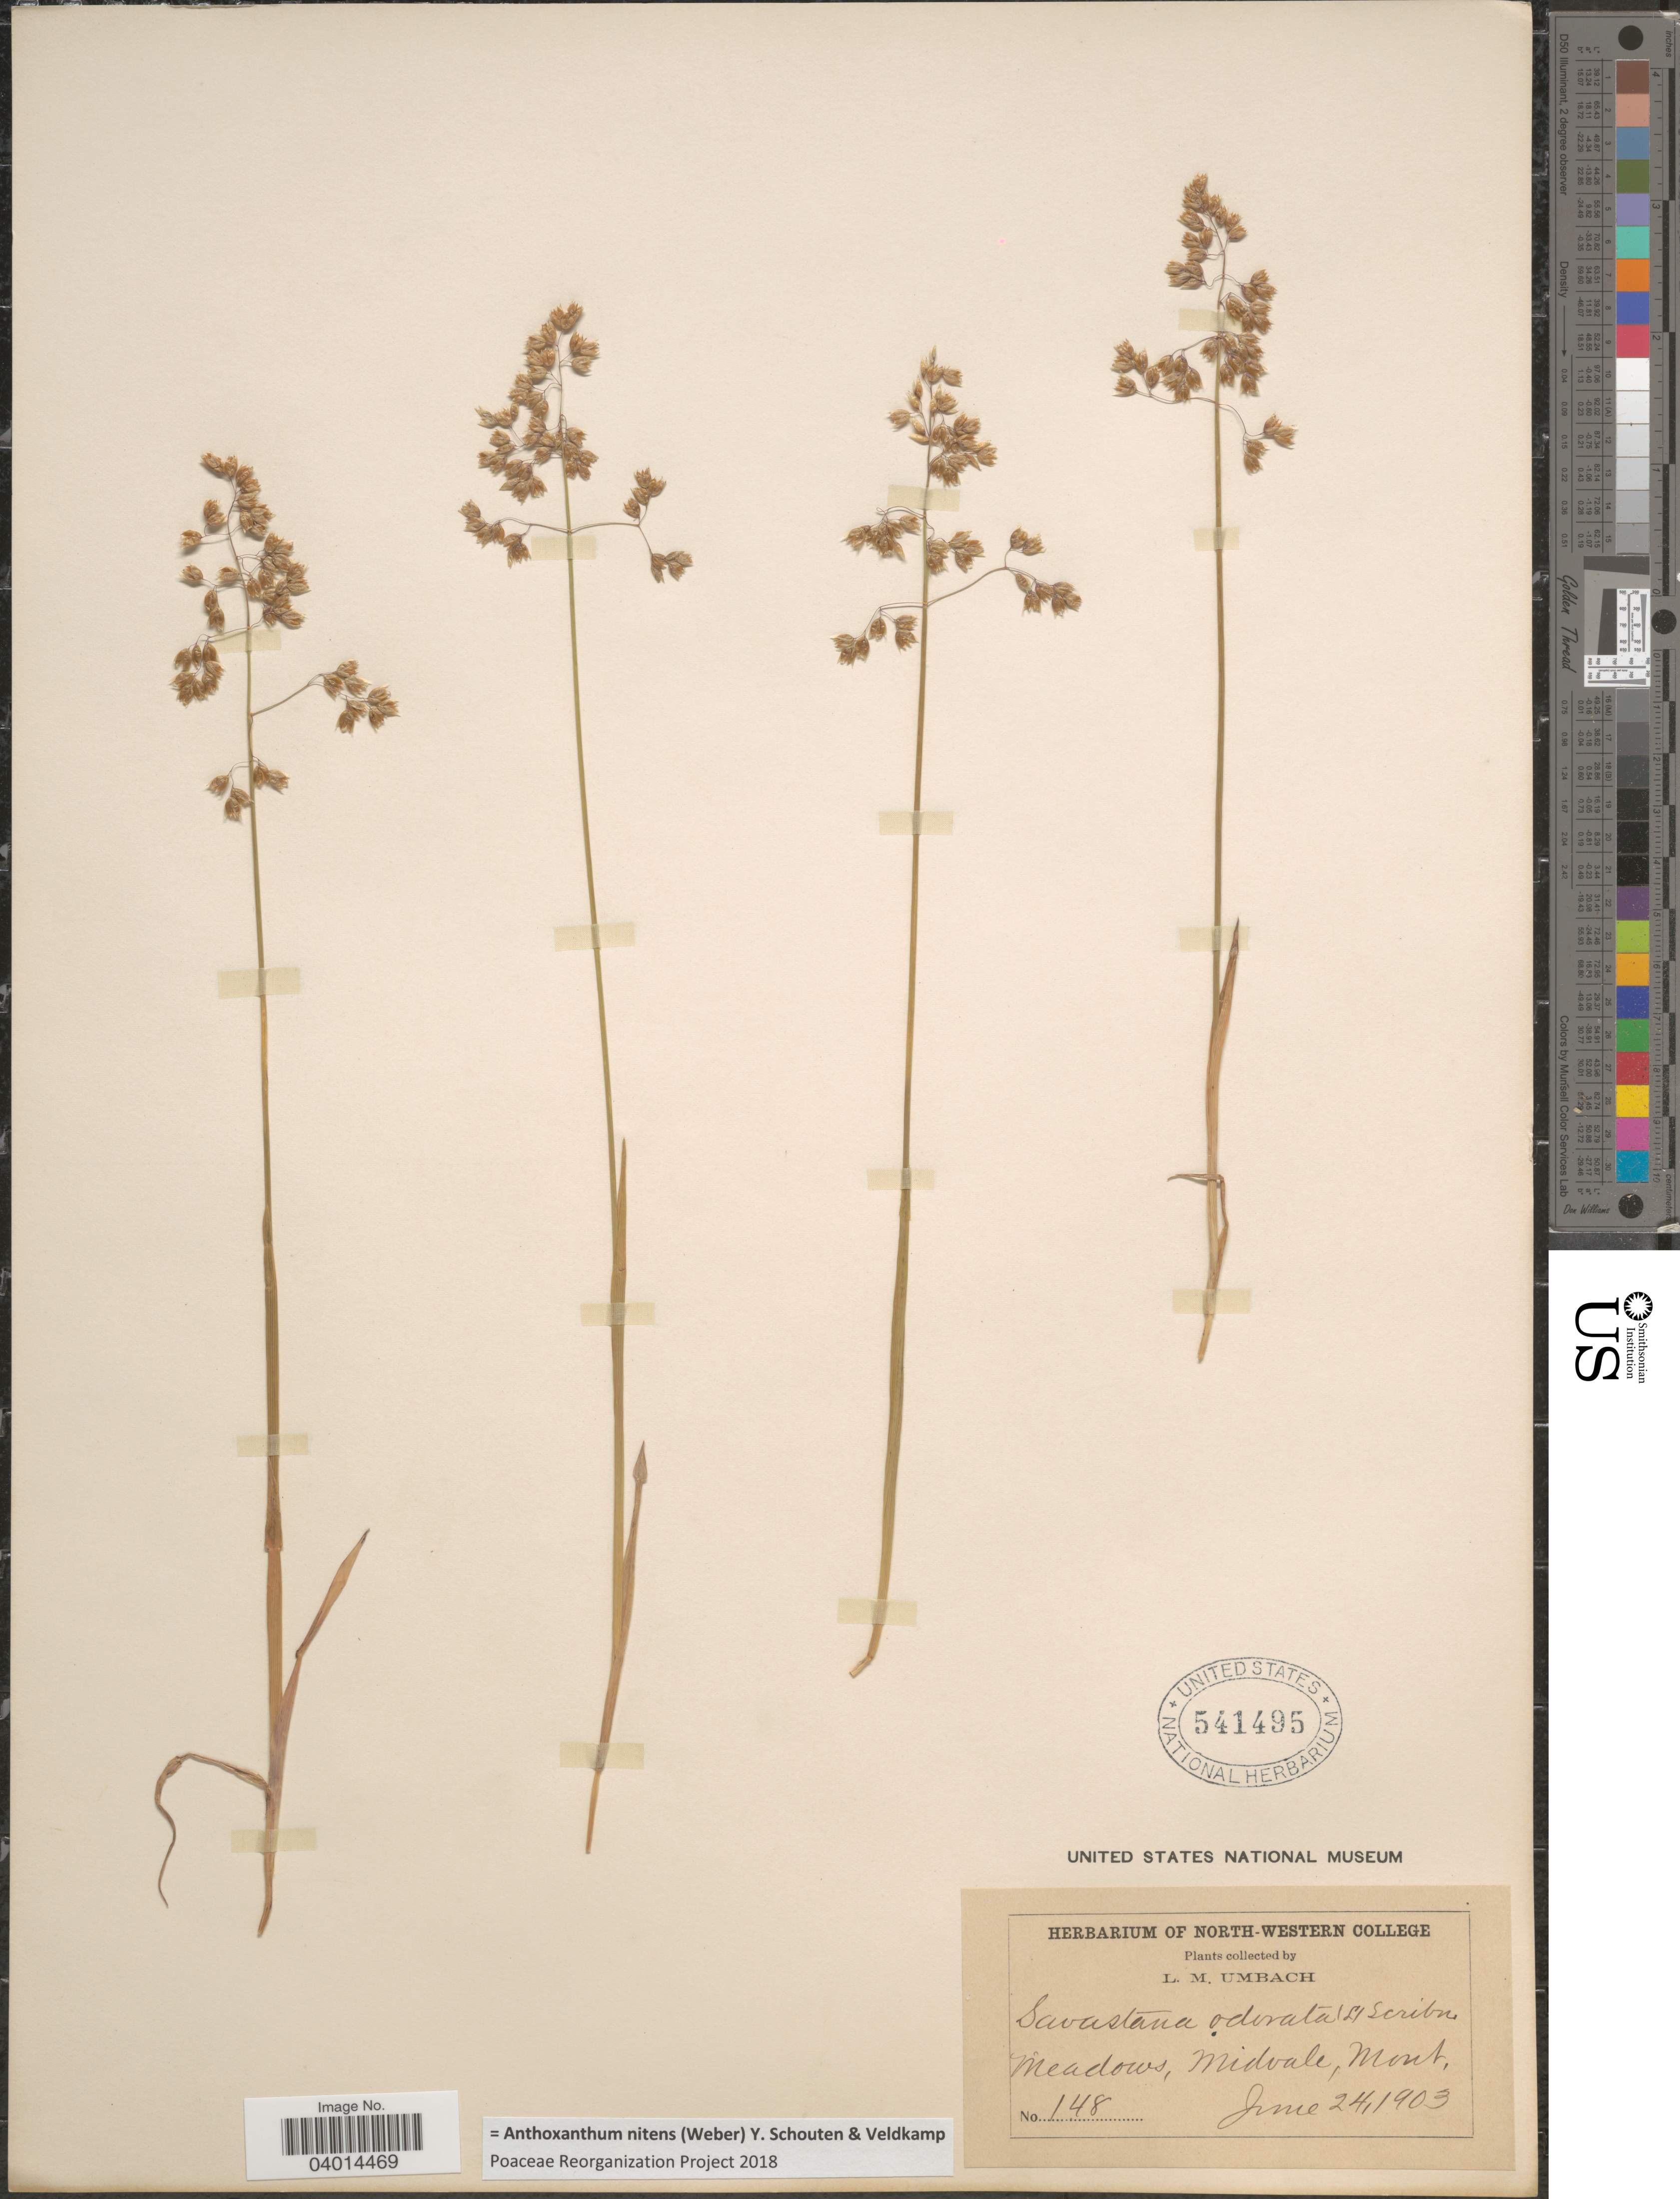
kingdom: Plantae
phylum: Tracheophyta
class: Liliopsida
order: Poales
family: Poaceae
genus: Anthoxanthum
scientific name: Anthoxanthum nitens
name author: (G.H. Weber) R.T.A. Schouten & Veldkamp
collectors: L. M. Umbach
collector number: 148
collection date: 1903-06-24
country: United States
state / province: Montana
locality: Midvale.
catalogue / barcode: US 541495